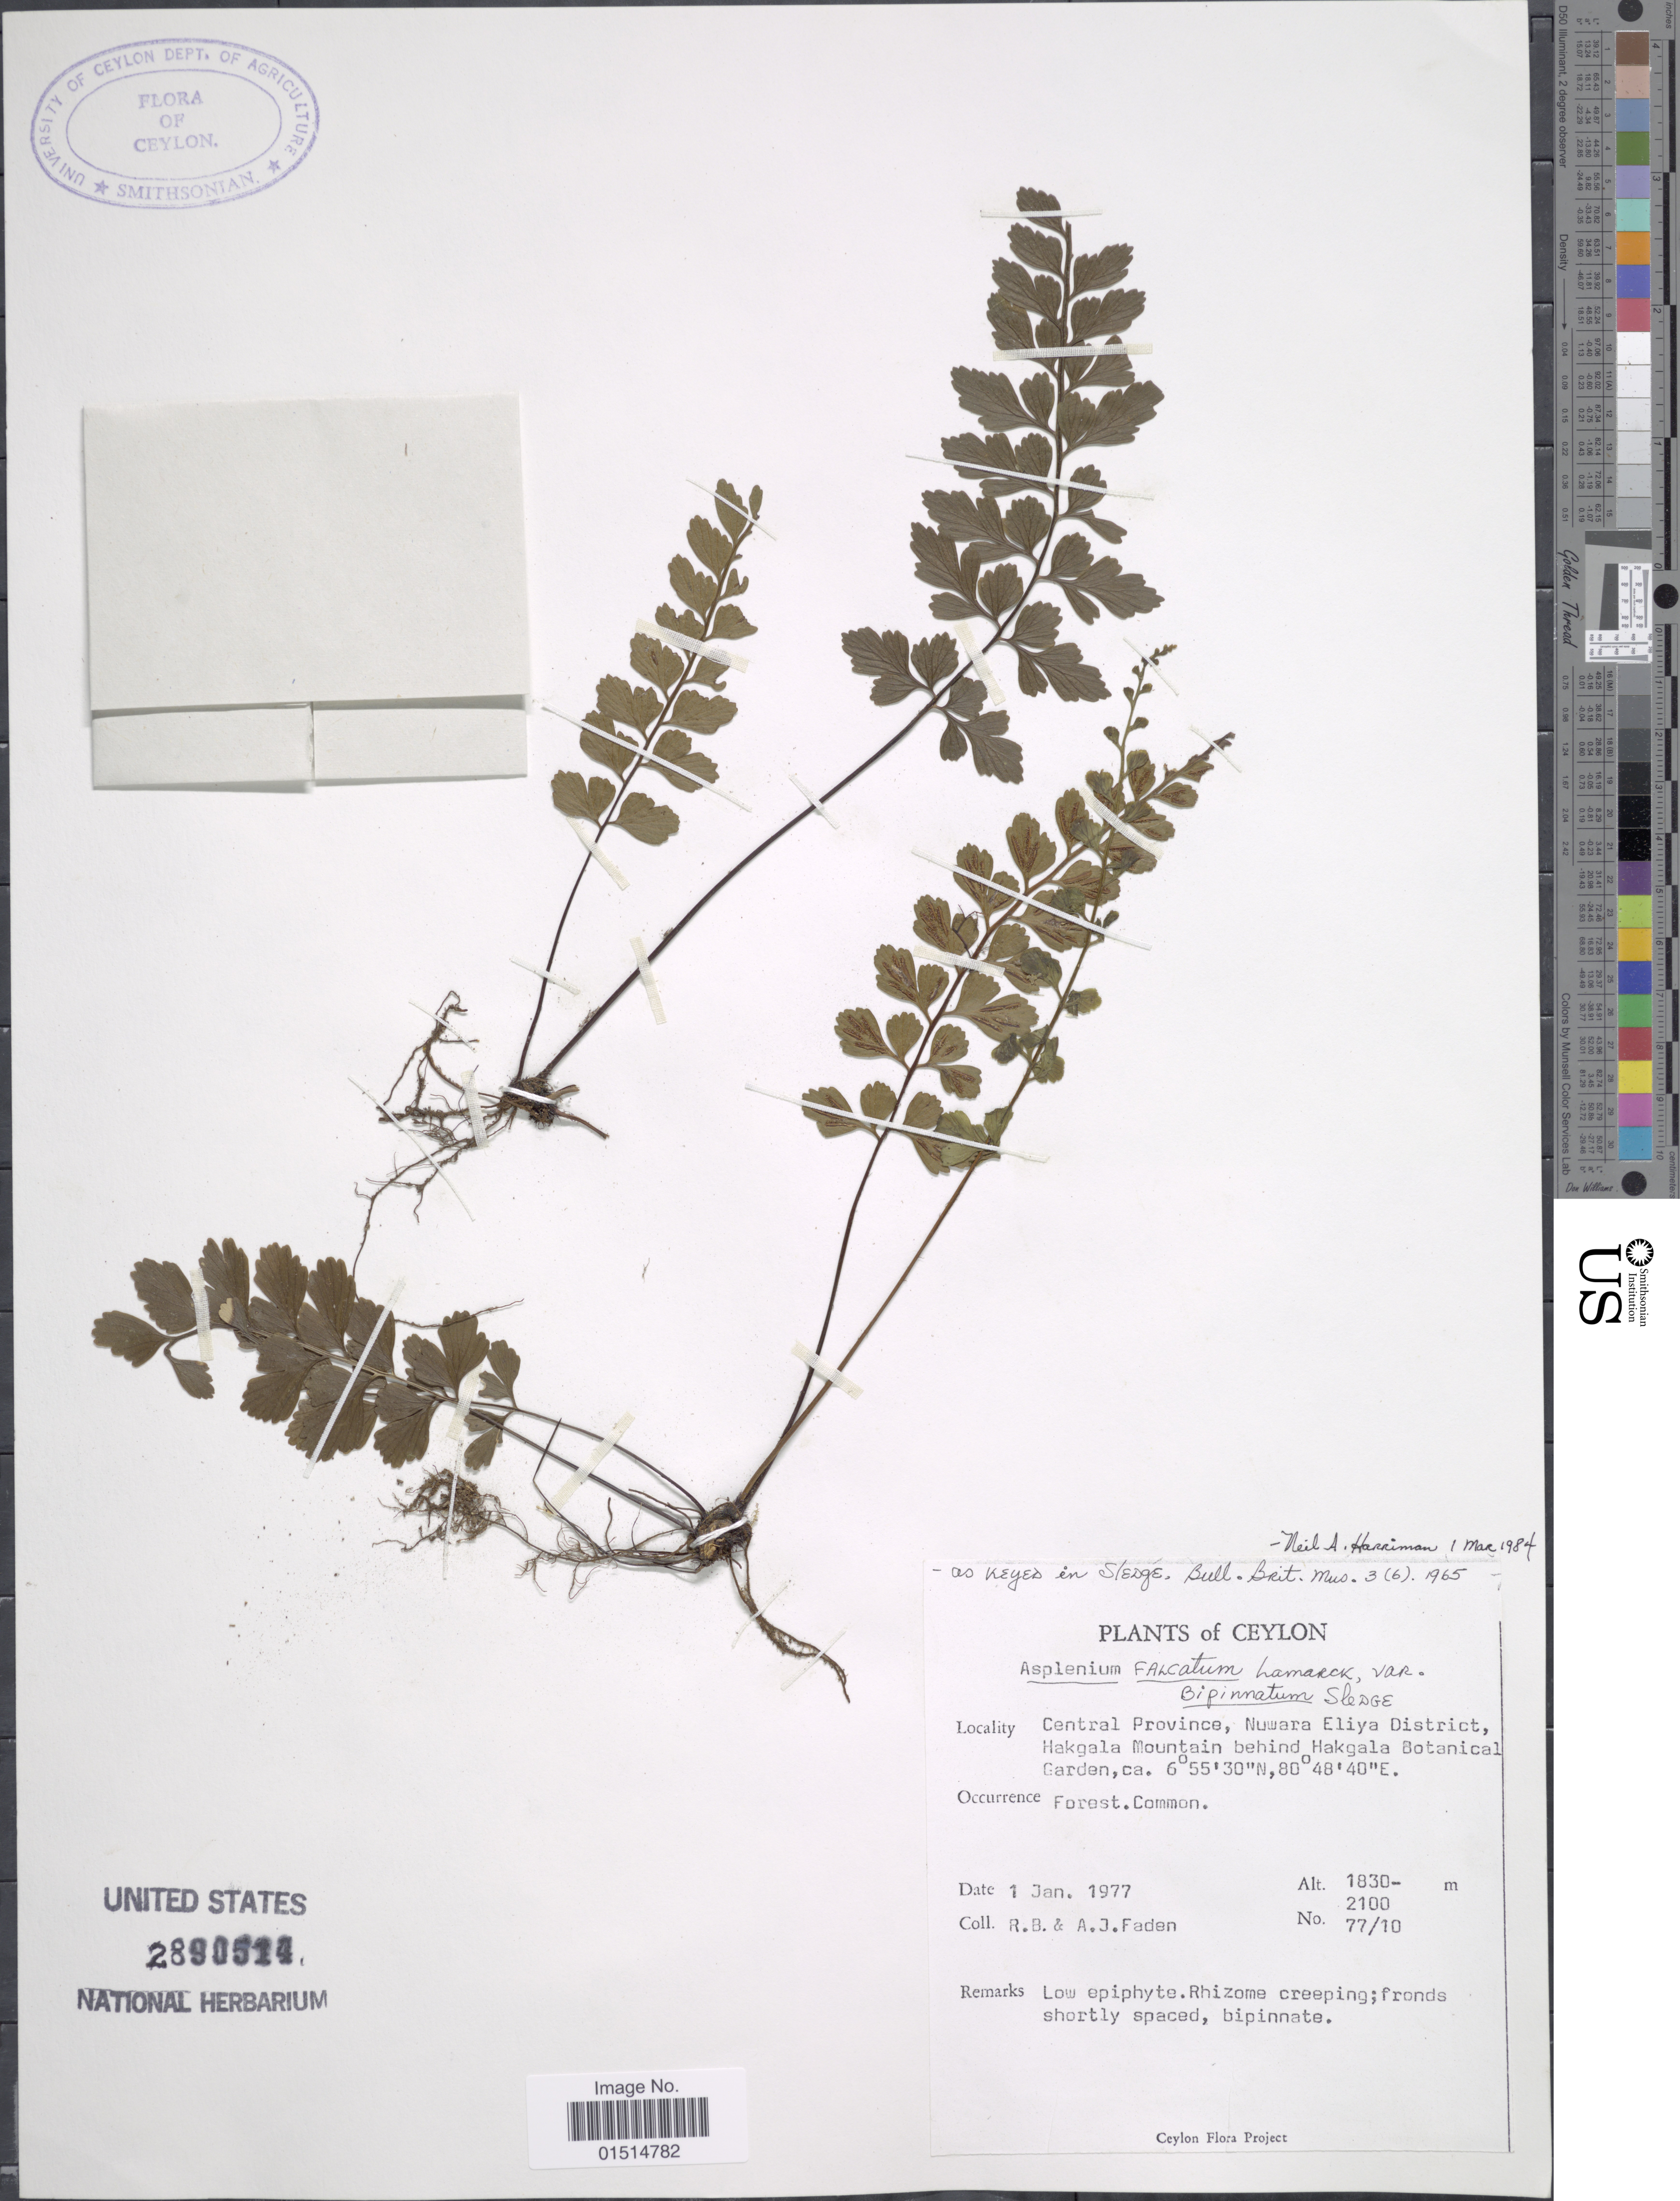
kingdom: Plantae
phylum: Tracheophyta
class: Polypodiopsida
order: Polypodiales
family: Aspleniaceae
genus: Asplenium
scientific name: Asplenium falcatum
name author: Lam.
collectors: R. B. Faden & A. J. Faden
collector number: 77/10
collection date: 1977-01-01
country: Sri Lanka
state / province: Central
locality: Ceylon, Nuwara Eliya District, Hakgala Mountain behind Hakgala Botanical Garden, forest common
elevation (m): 1830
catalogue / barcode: US 2890514